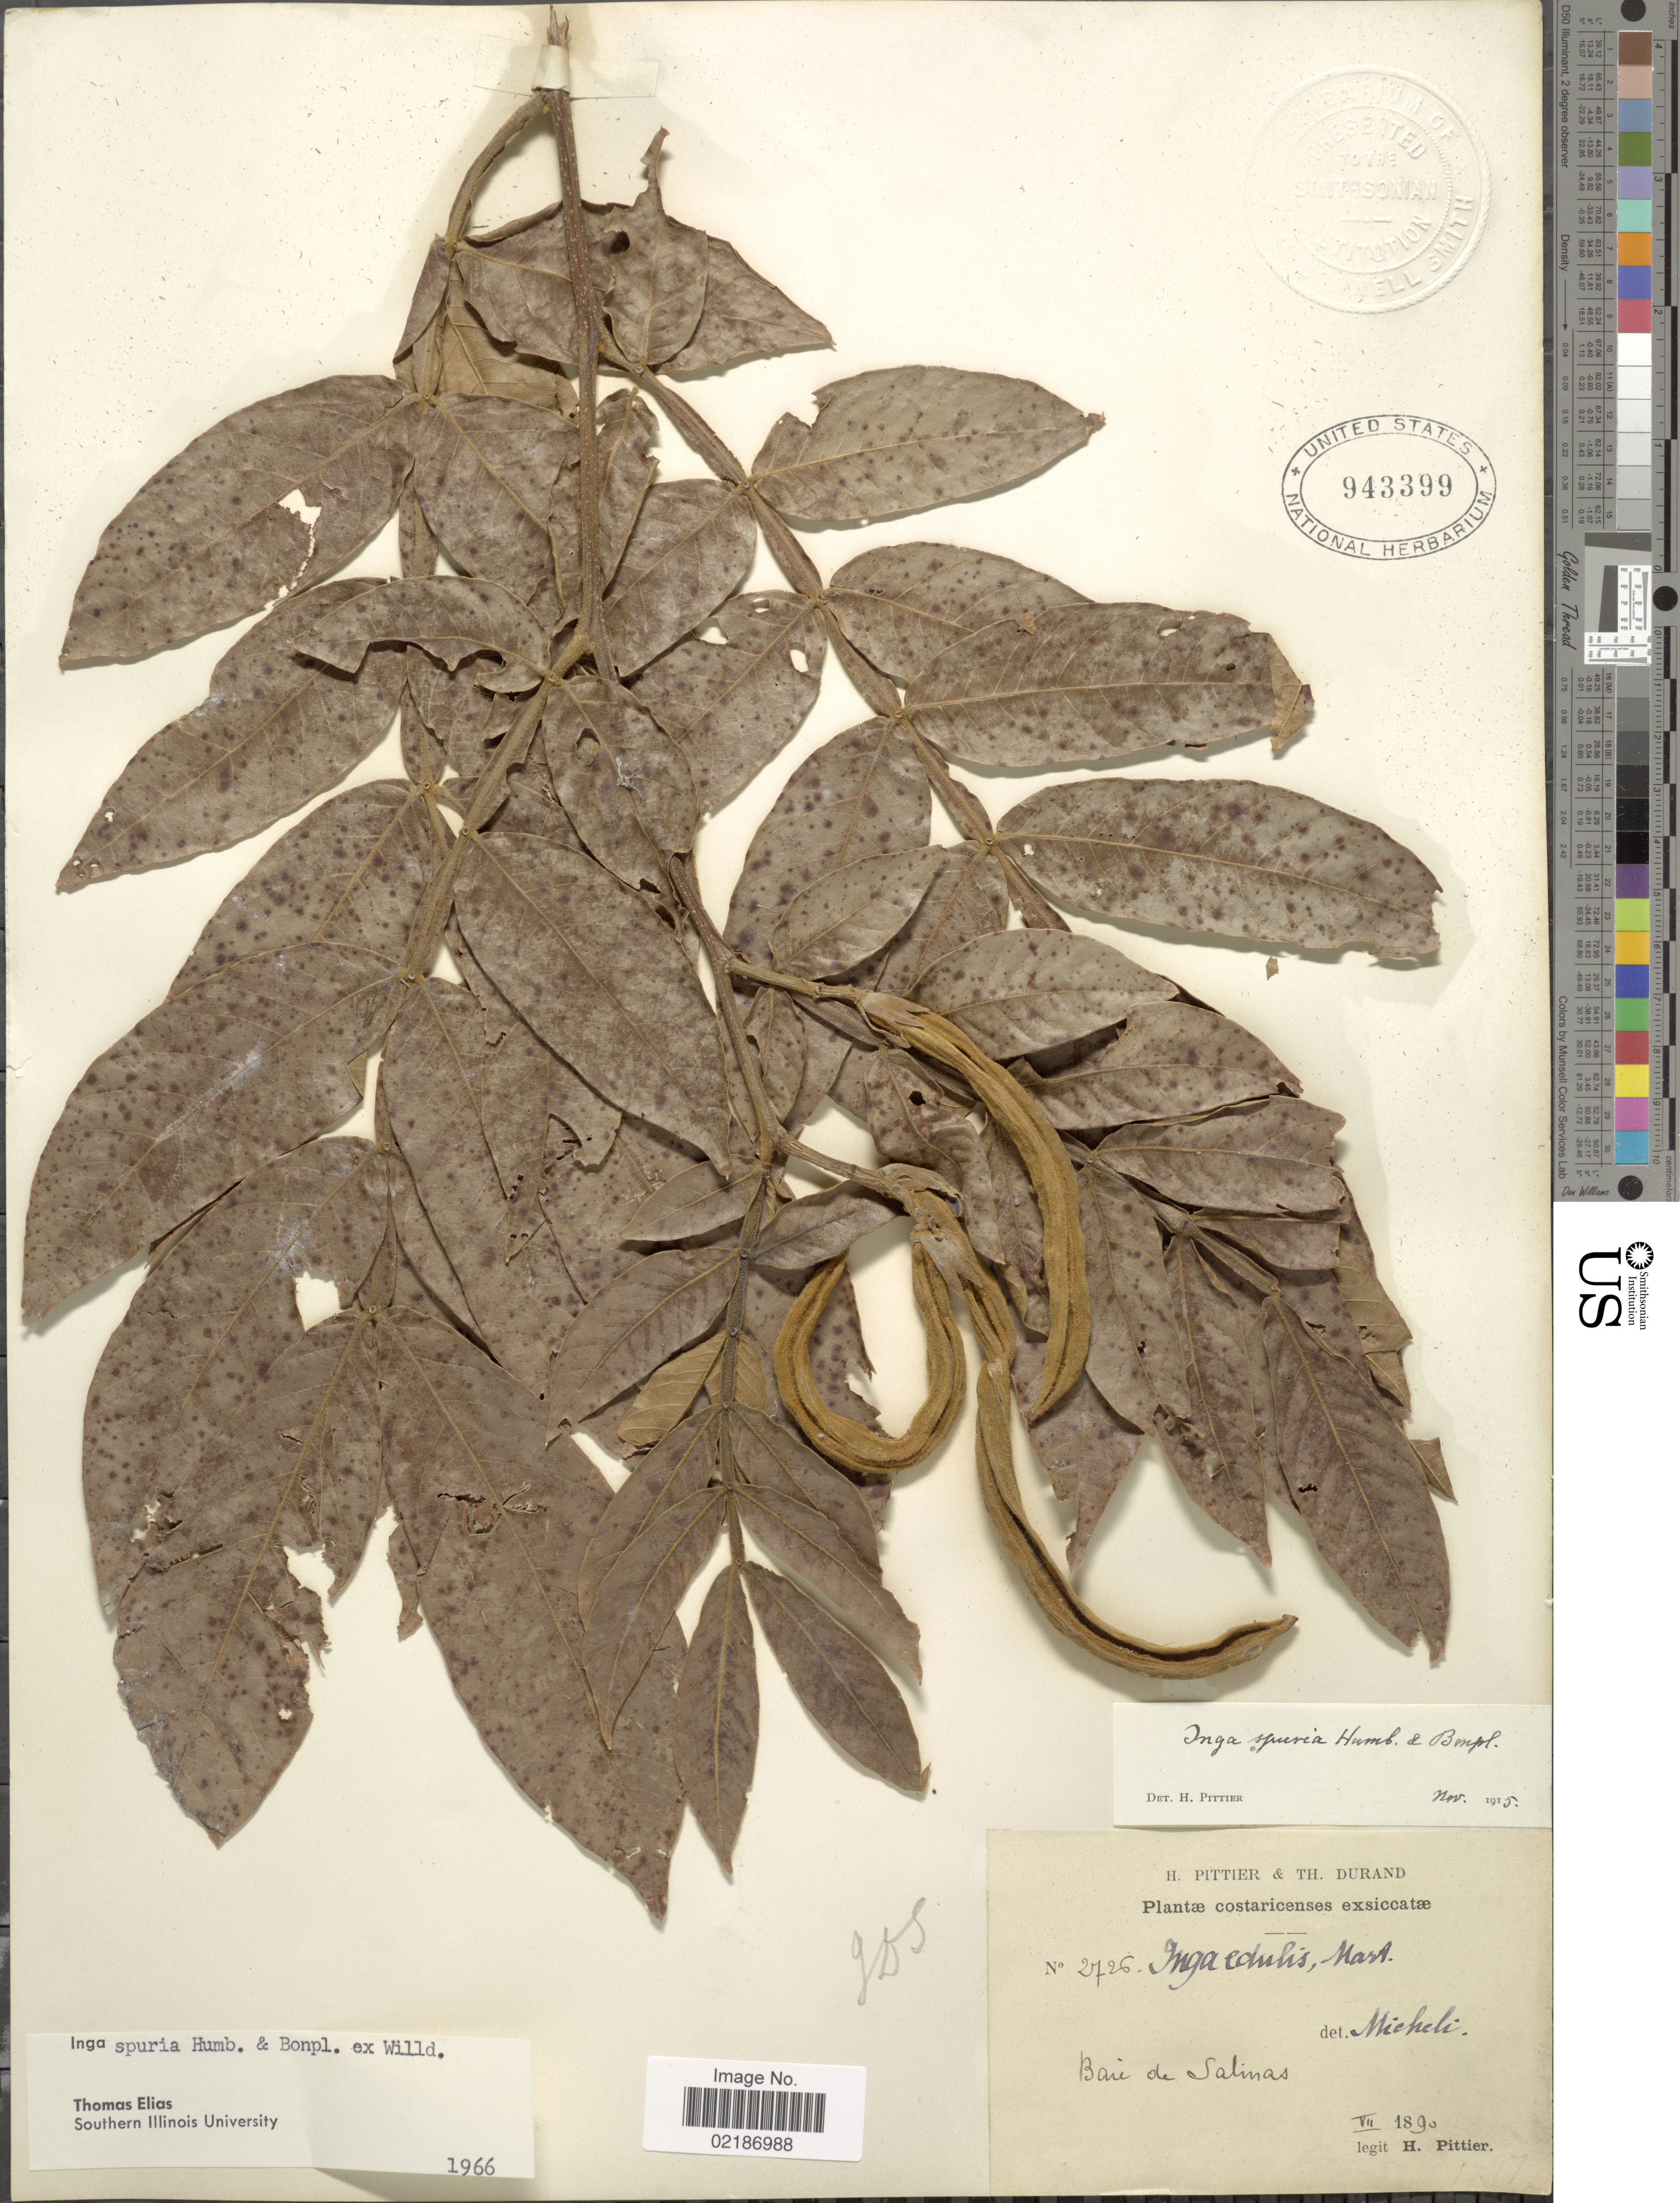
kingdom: Plantae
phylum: Tracheophyta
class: Magnoliopsida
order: Fabales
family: Fabaceae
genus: Inga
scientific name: Inga vera subsp. vera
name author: Willd.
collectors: H. F. Pittier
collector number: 2726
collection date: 1890-07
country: Costa Rica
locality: Baie de Salinas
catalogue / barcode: US 943399